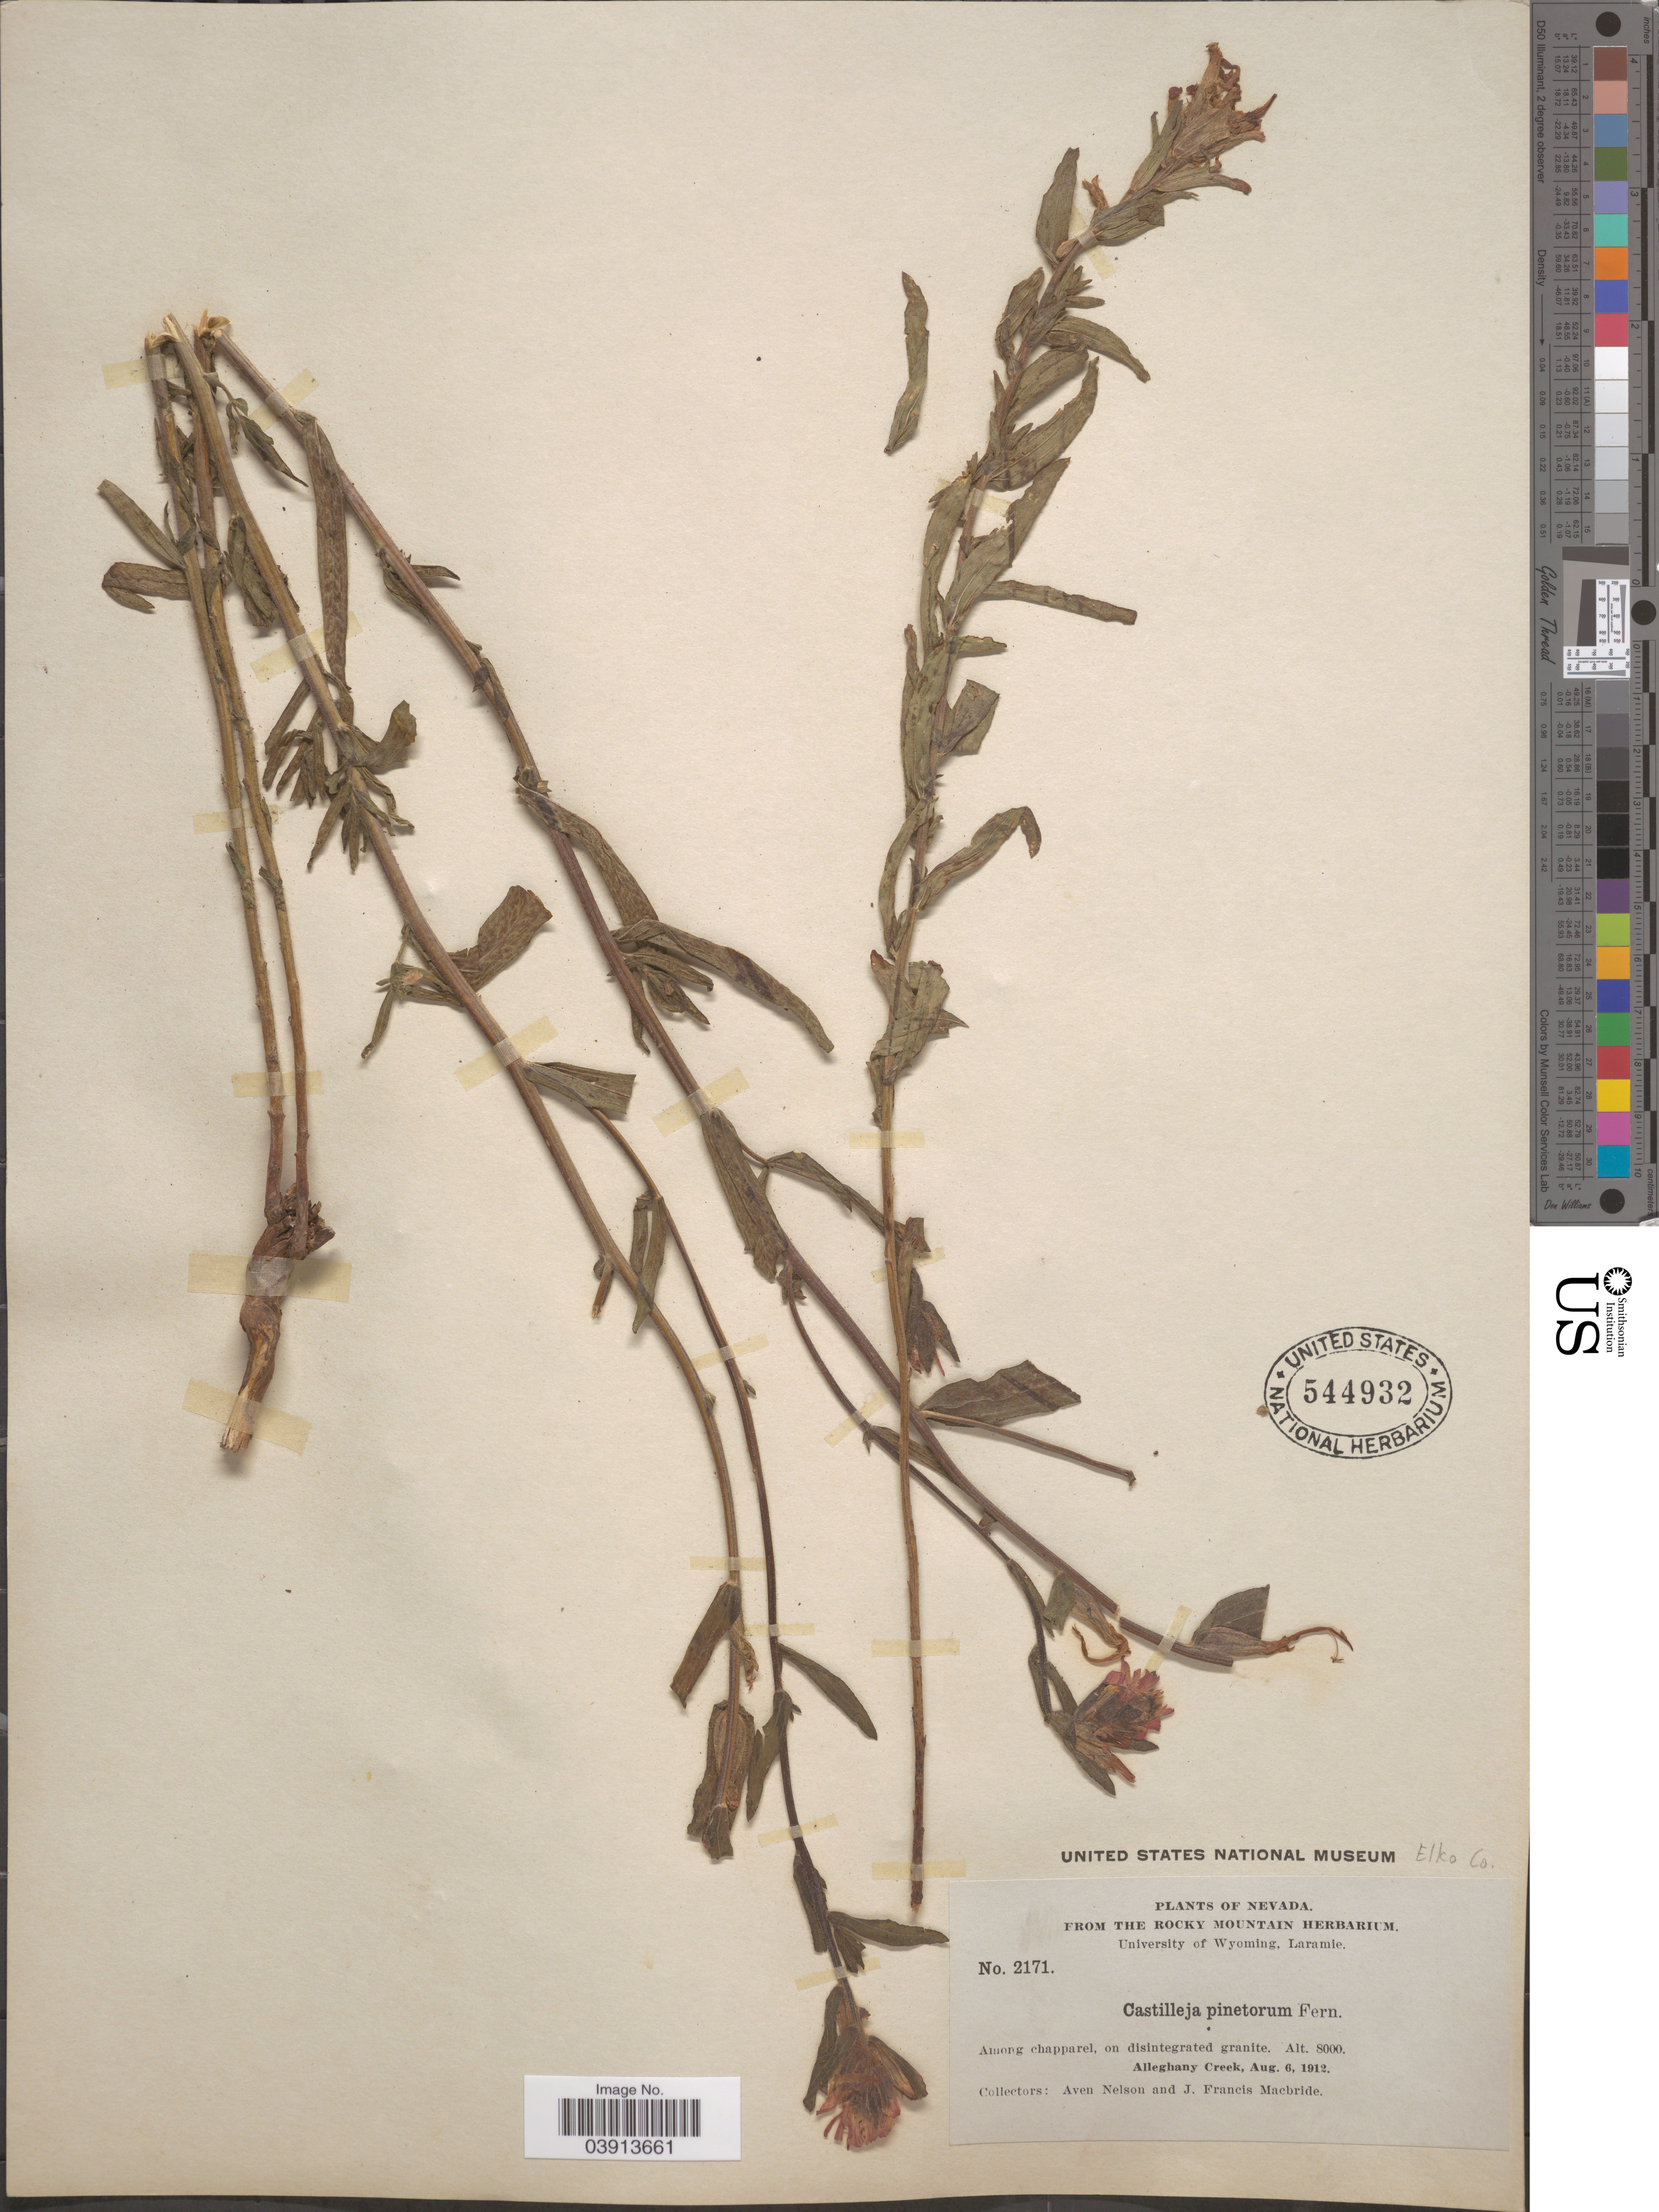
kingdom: Plantae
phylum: Tracheophyta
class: Magnoliopsida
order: Lamiales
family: Orobanchaceae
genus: Castilleja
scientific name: Castilleja pinetorum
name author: Fernald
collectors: A. Nelson & J. F. Macbride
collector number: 2171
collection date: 1912-08-06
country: United States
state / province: Nevada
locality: Alleghany Creek. Elko Co.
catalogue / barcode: US 544932